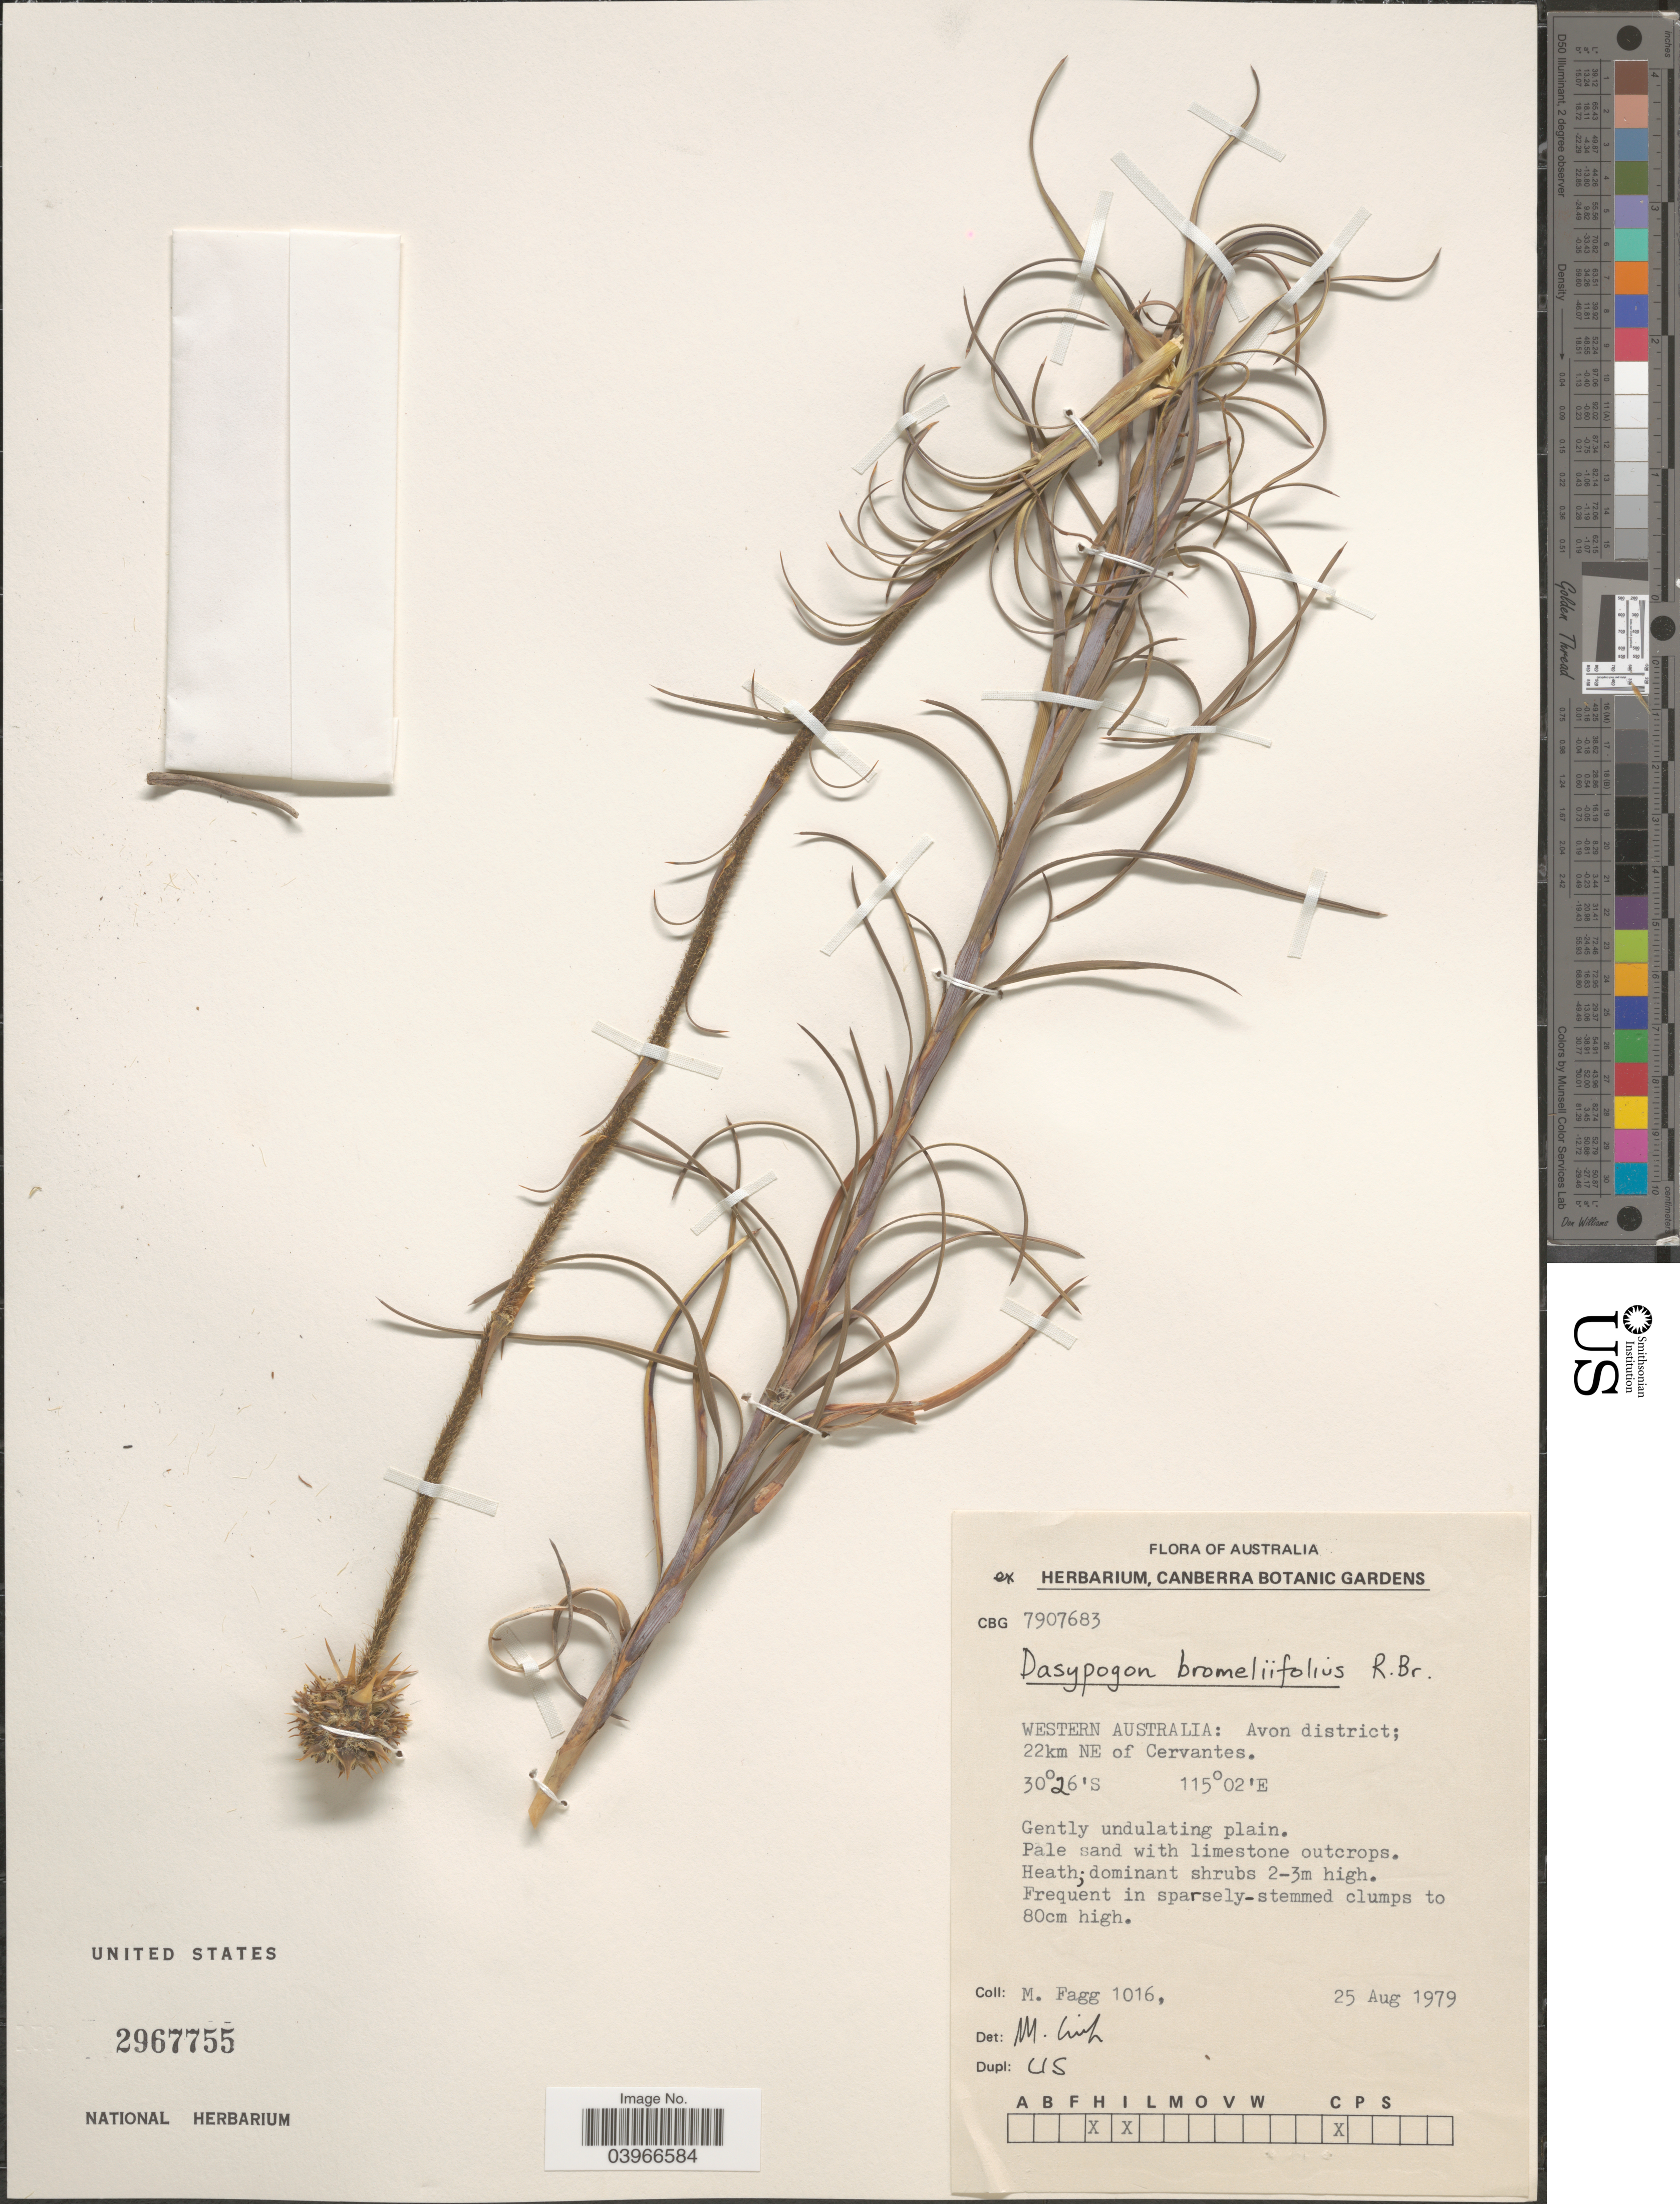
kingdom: Plantae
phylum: Tracheophyta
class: Liliopsida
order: Arecales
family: Dasypogonaceae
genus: Dasypogon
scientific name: Dasypogon bromeliifolius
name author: R. Br.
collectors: M. Fagg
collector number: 1016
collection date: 1979-08-25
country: Australia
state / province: Western Australia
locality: Avon district; 22km NE of Cervantes.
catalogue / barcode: US 2967755